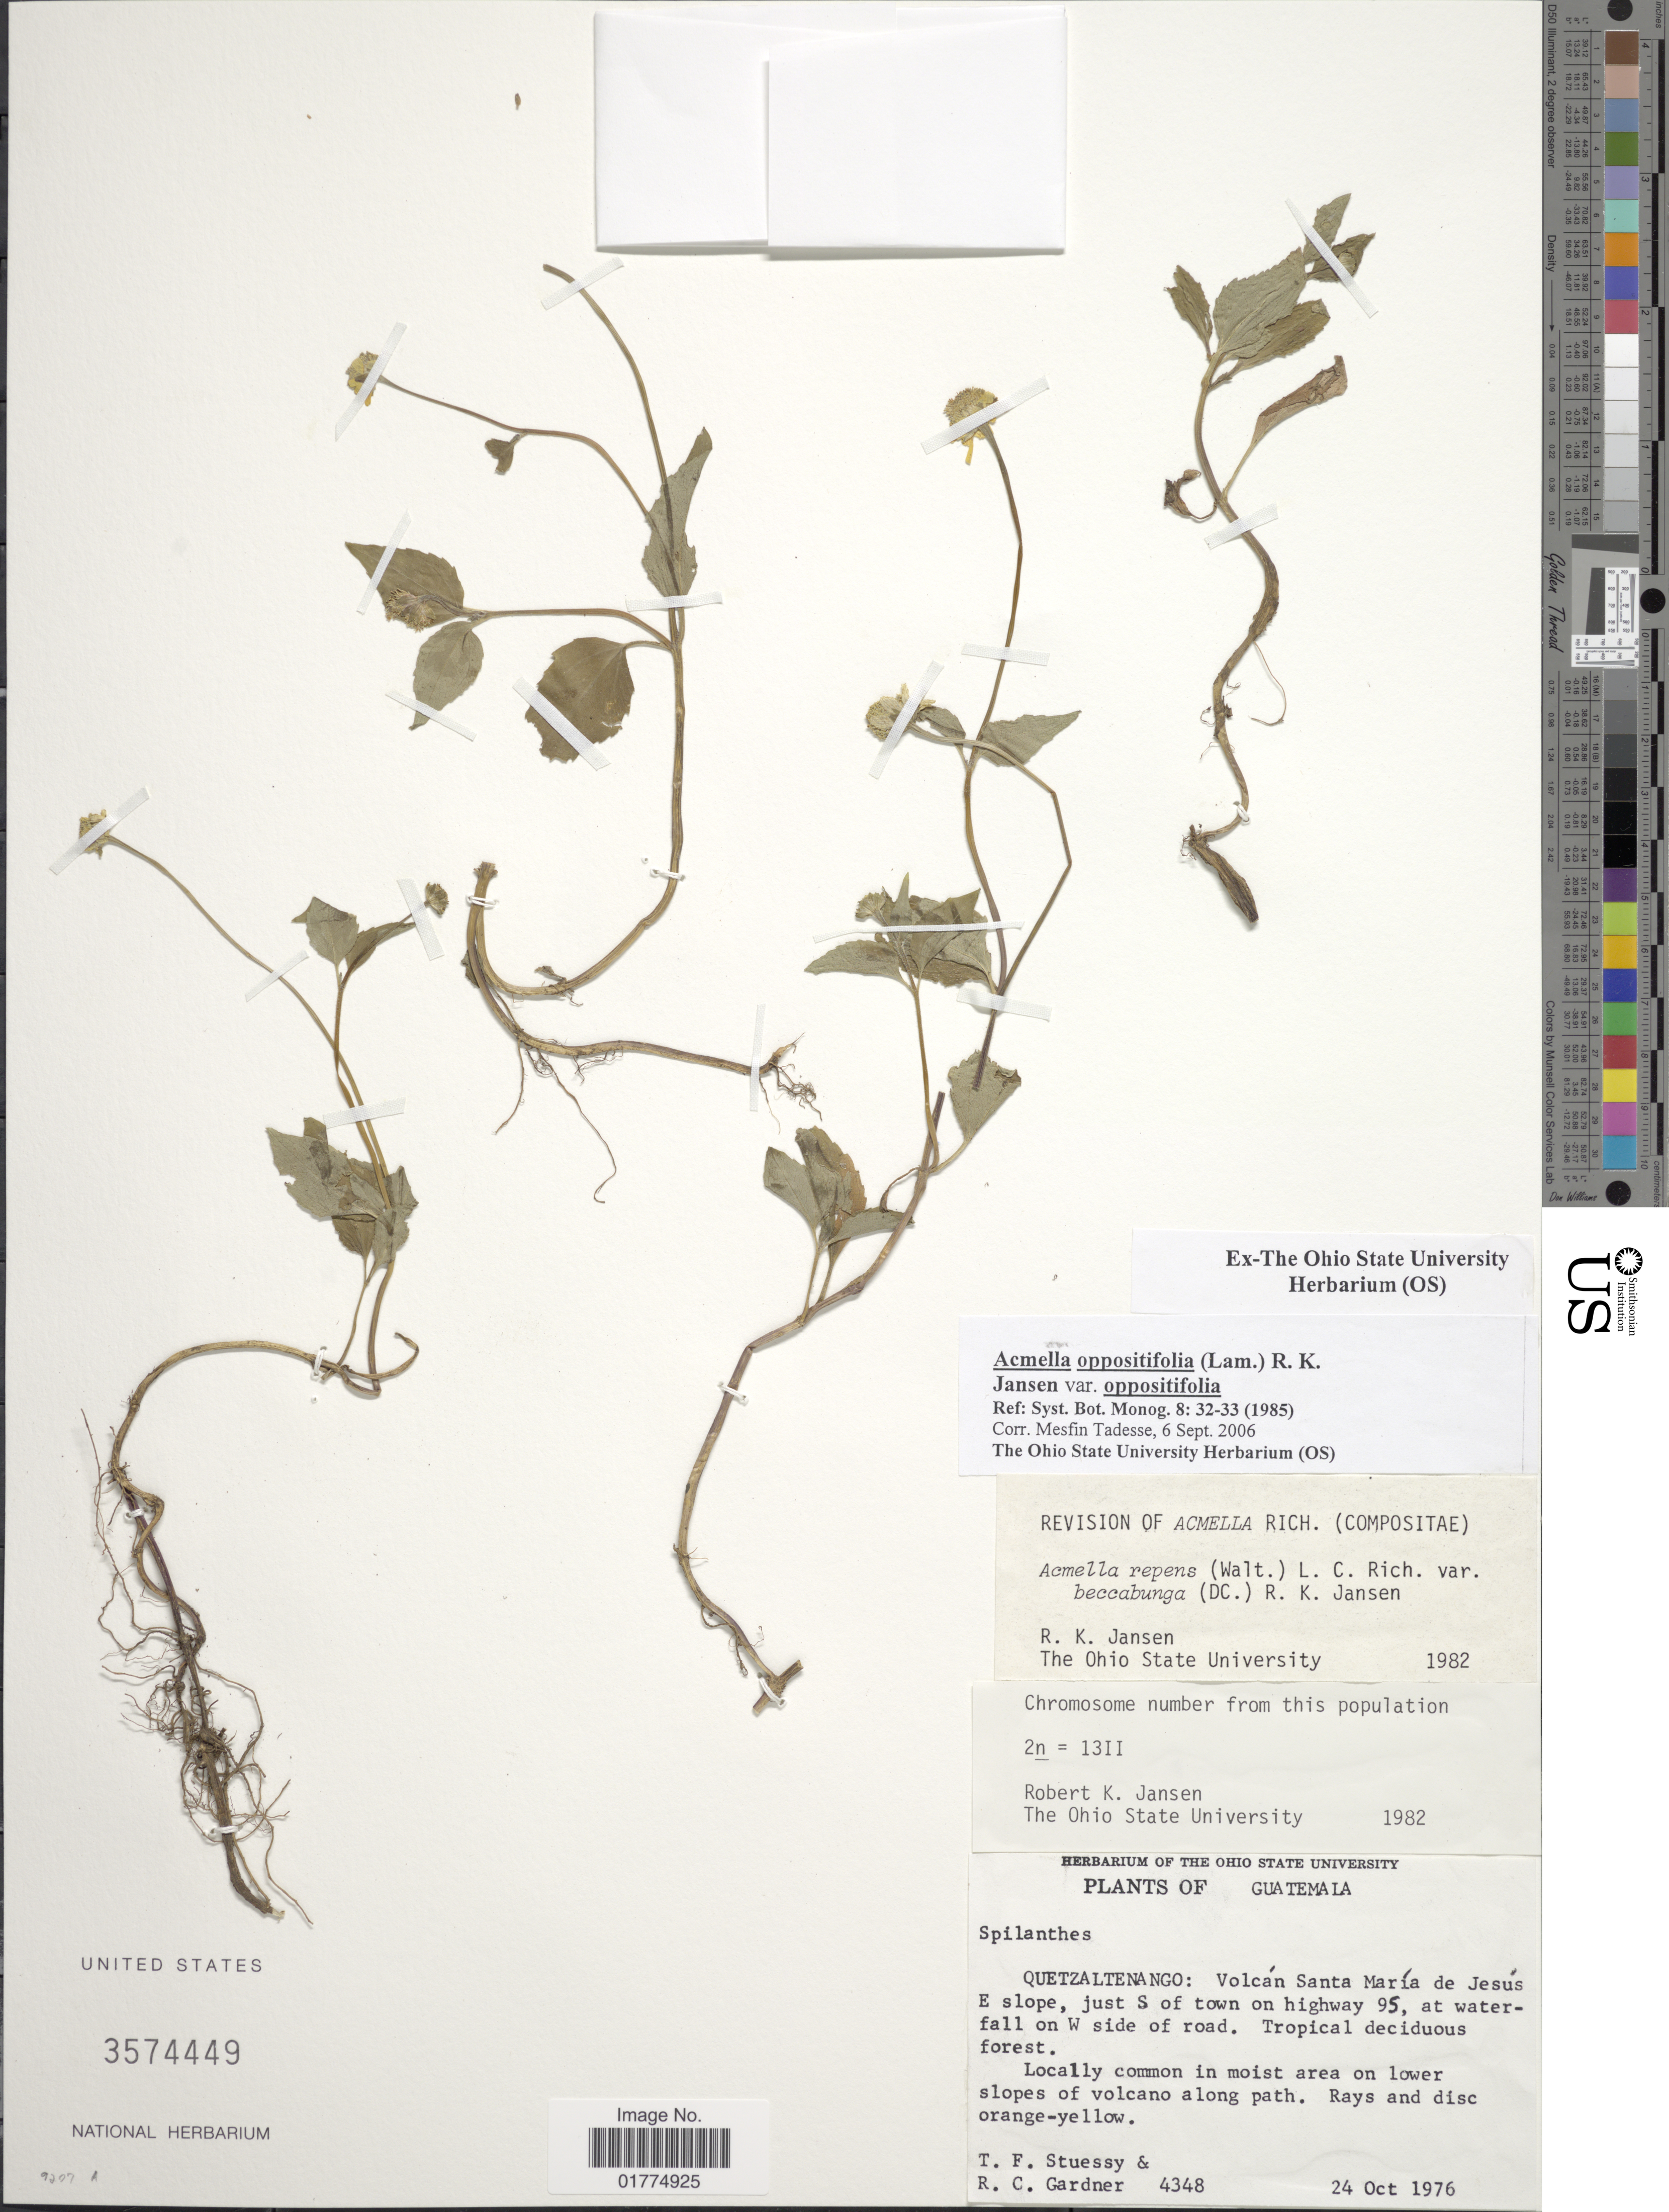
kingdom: Plantae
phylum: Tracheophyta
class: Magnoliopsida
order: Asterales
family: Asteraceae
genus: Acmella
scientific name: Acmella repens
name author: (Walter) Rich.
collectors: T. Stuessy & R. C. Gardner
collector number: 4348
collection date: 1976-10-24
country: Guatemala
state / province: Quetzaltenango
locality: Quetzaltenango: Volcán Santa María de Jesús E slope, just S of town on highway 95, at waterfall on W side of road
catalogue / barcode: US 3574449